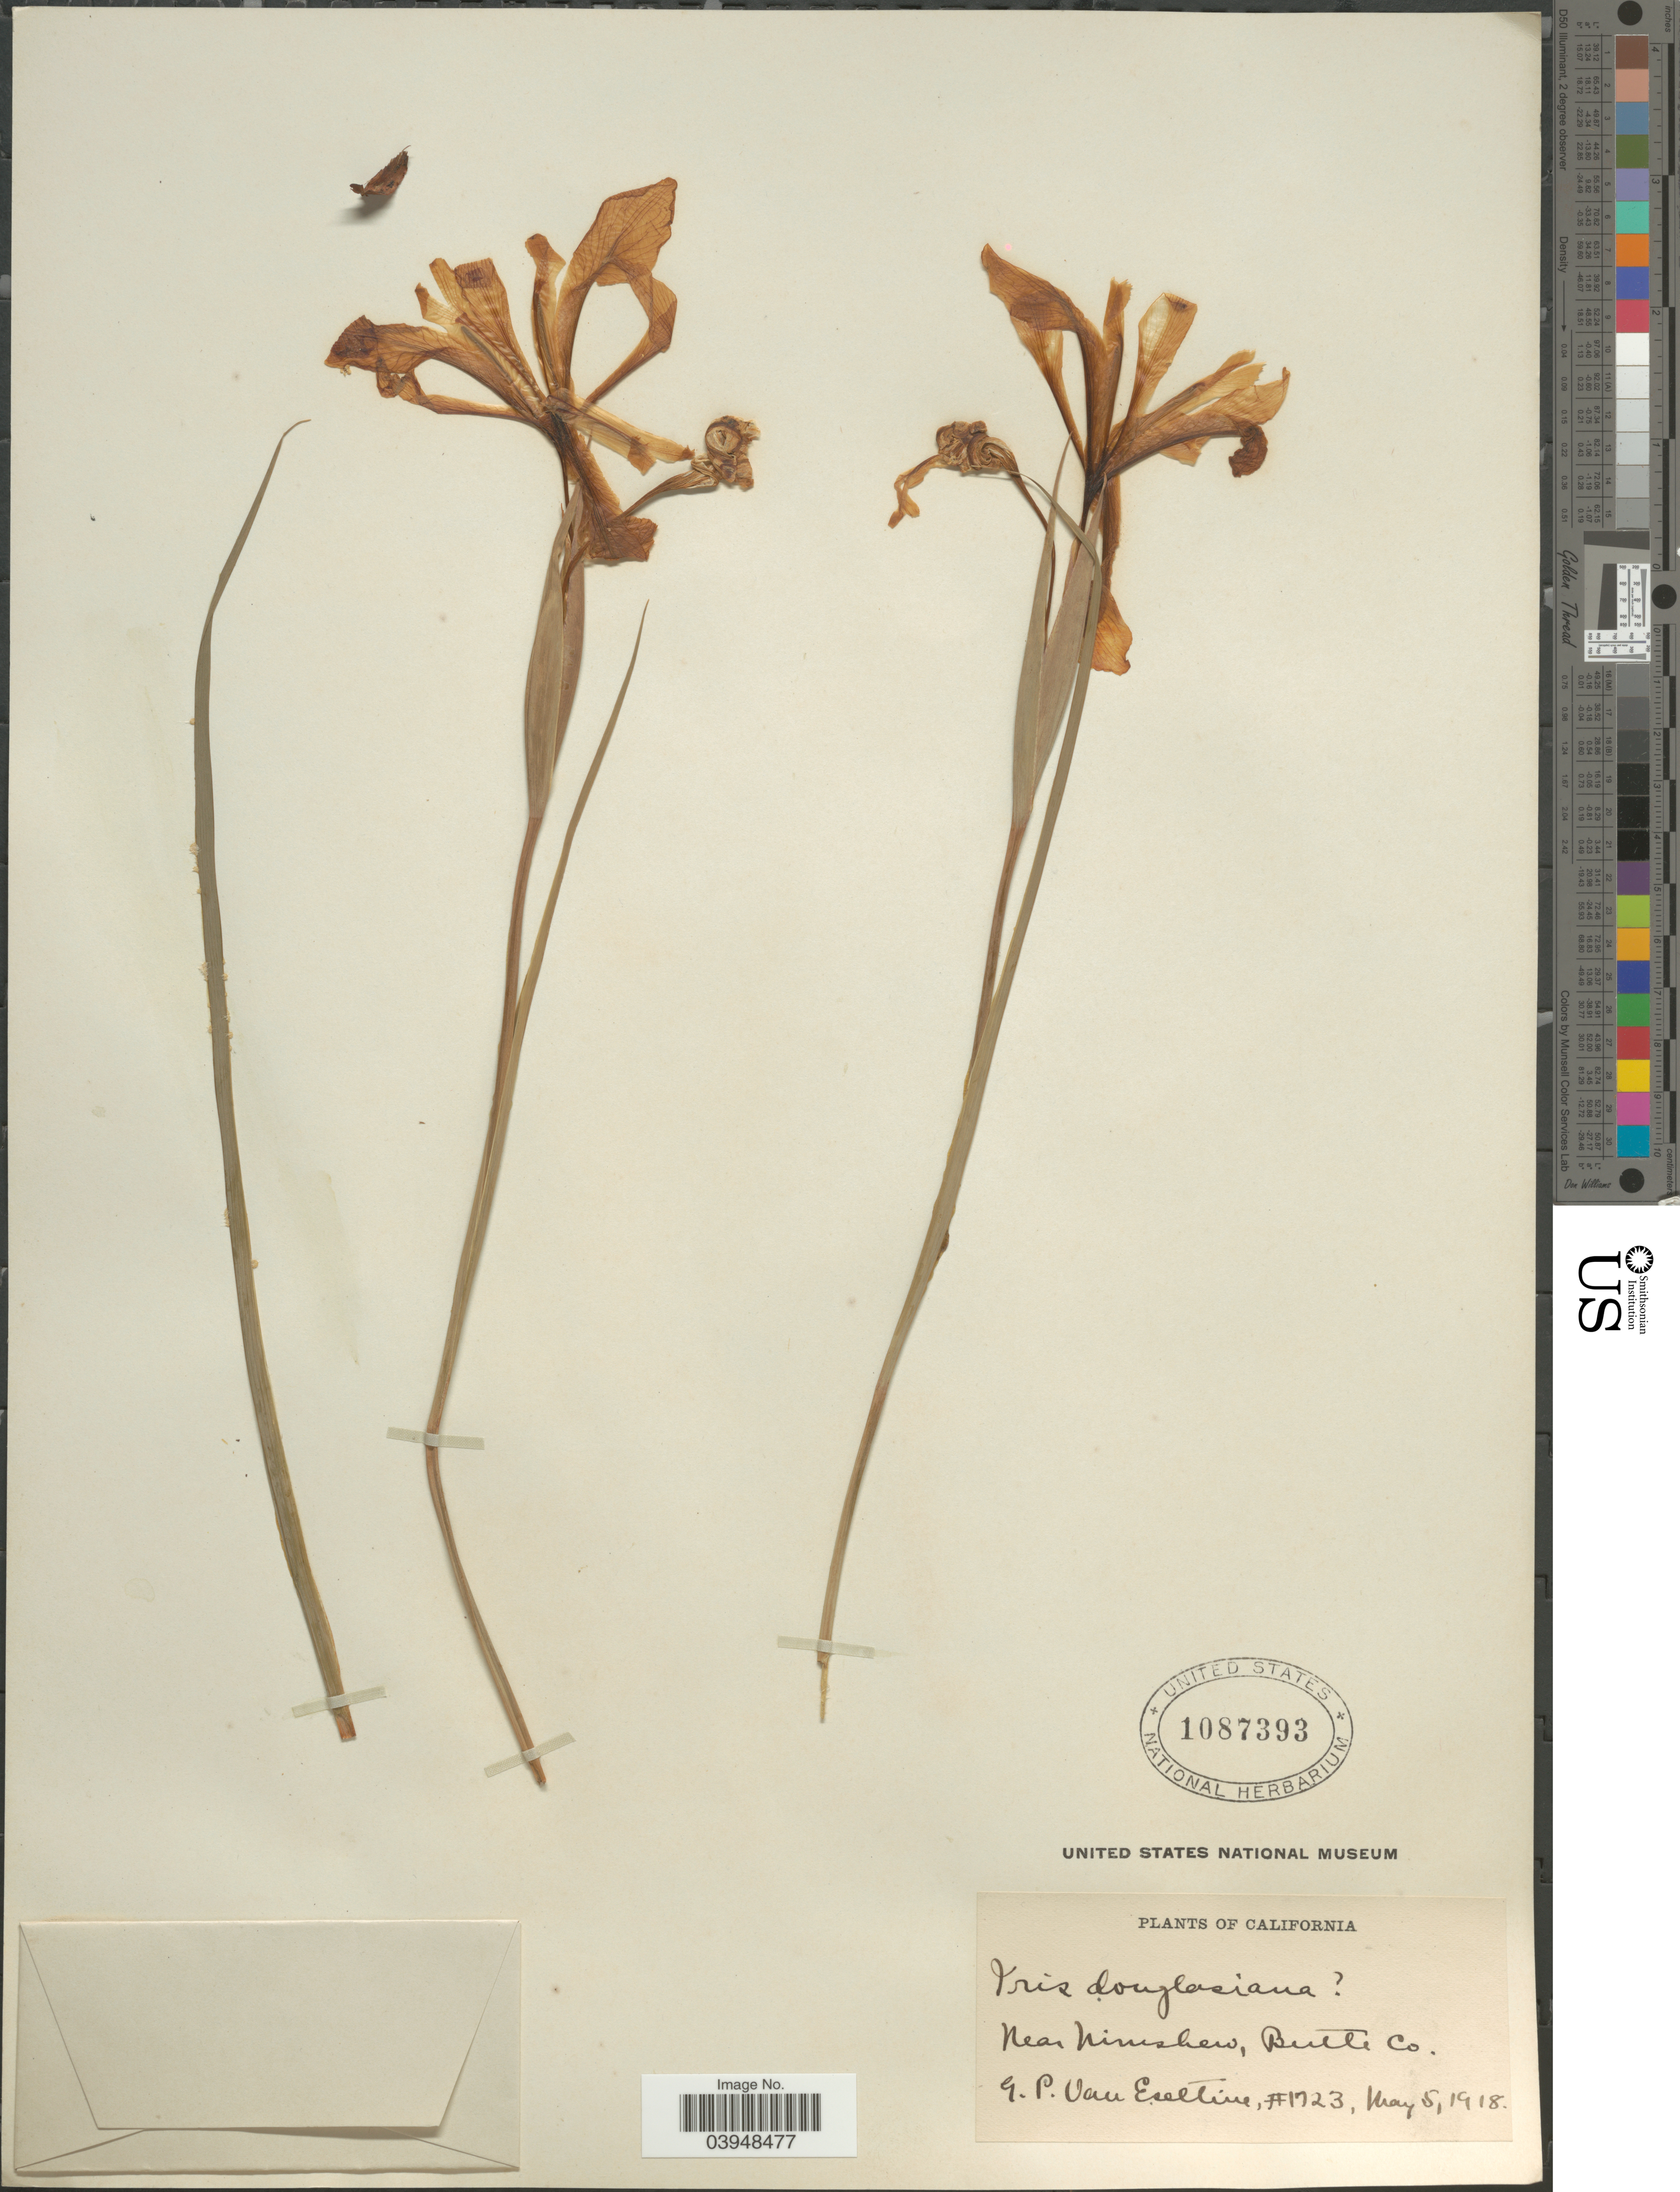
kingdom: Plantae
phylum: Tracheophyta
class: Liliopsida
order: Asparagales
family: Iridaceae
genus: Iris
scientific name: Iris douglasiana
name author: Herb.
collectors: G. P. Van Eseltine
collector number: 1723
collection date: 1918-05-05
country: United States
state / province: California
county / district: Butte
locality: Near Nimshew, Butte Co.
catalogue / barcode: US 1087393